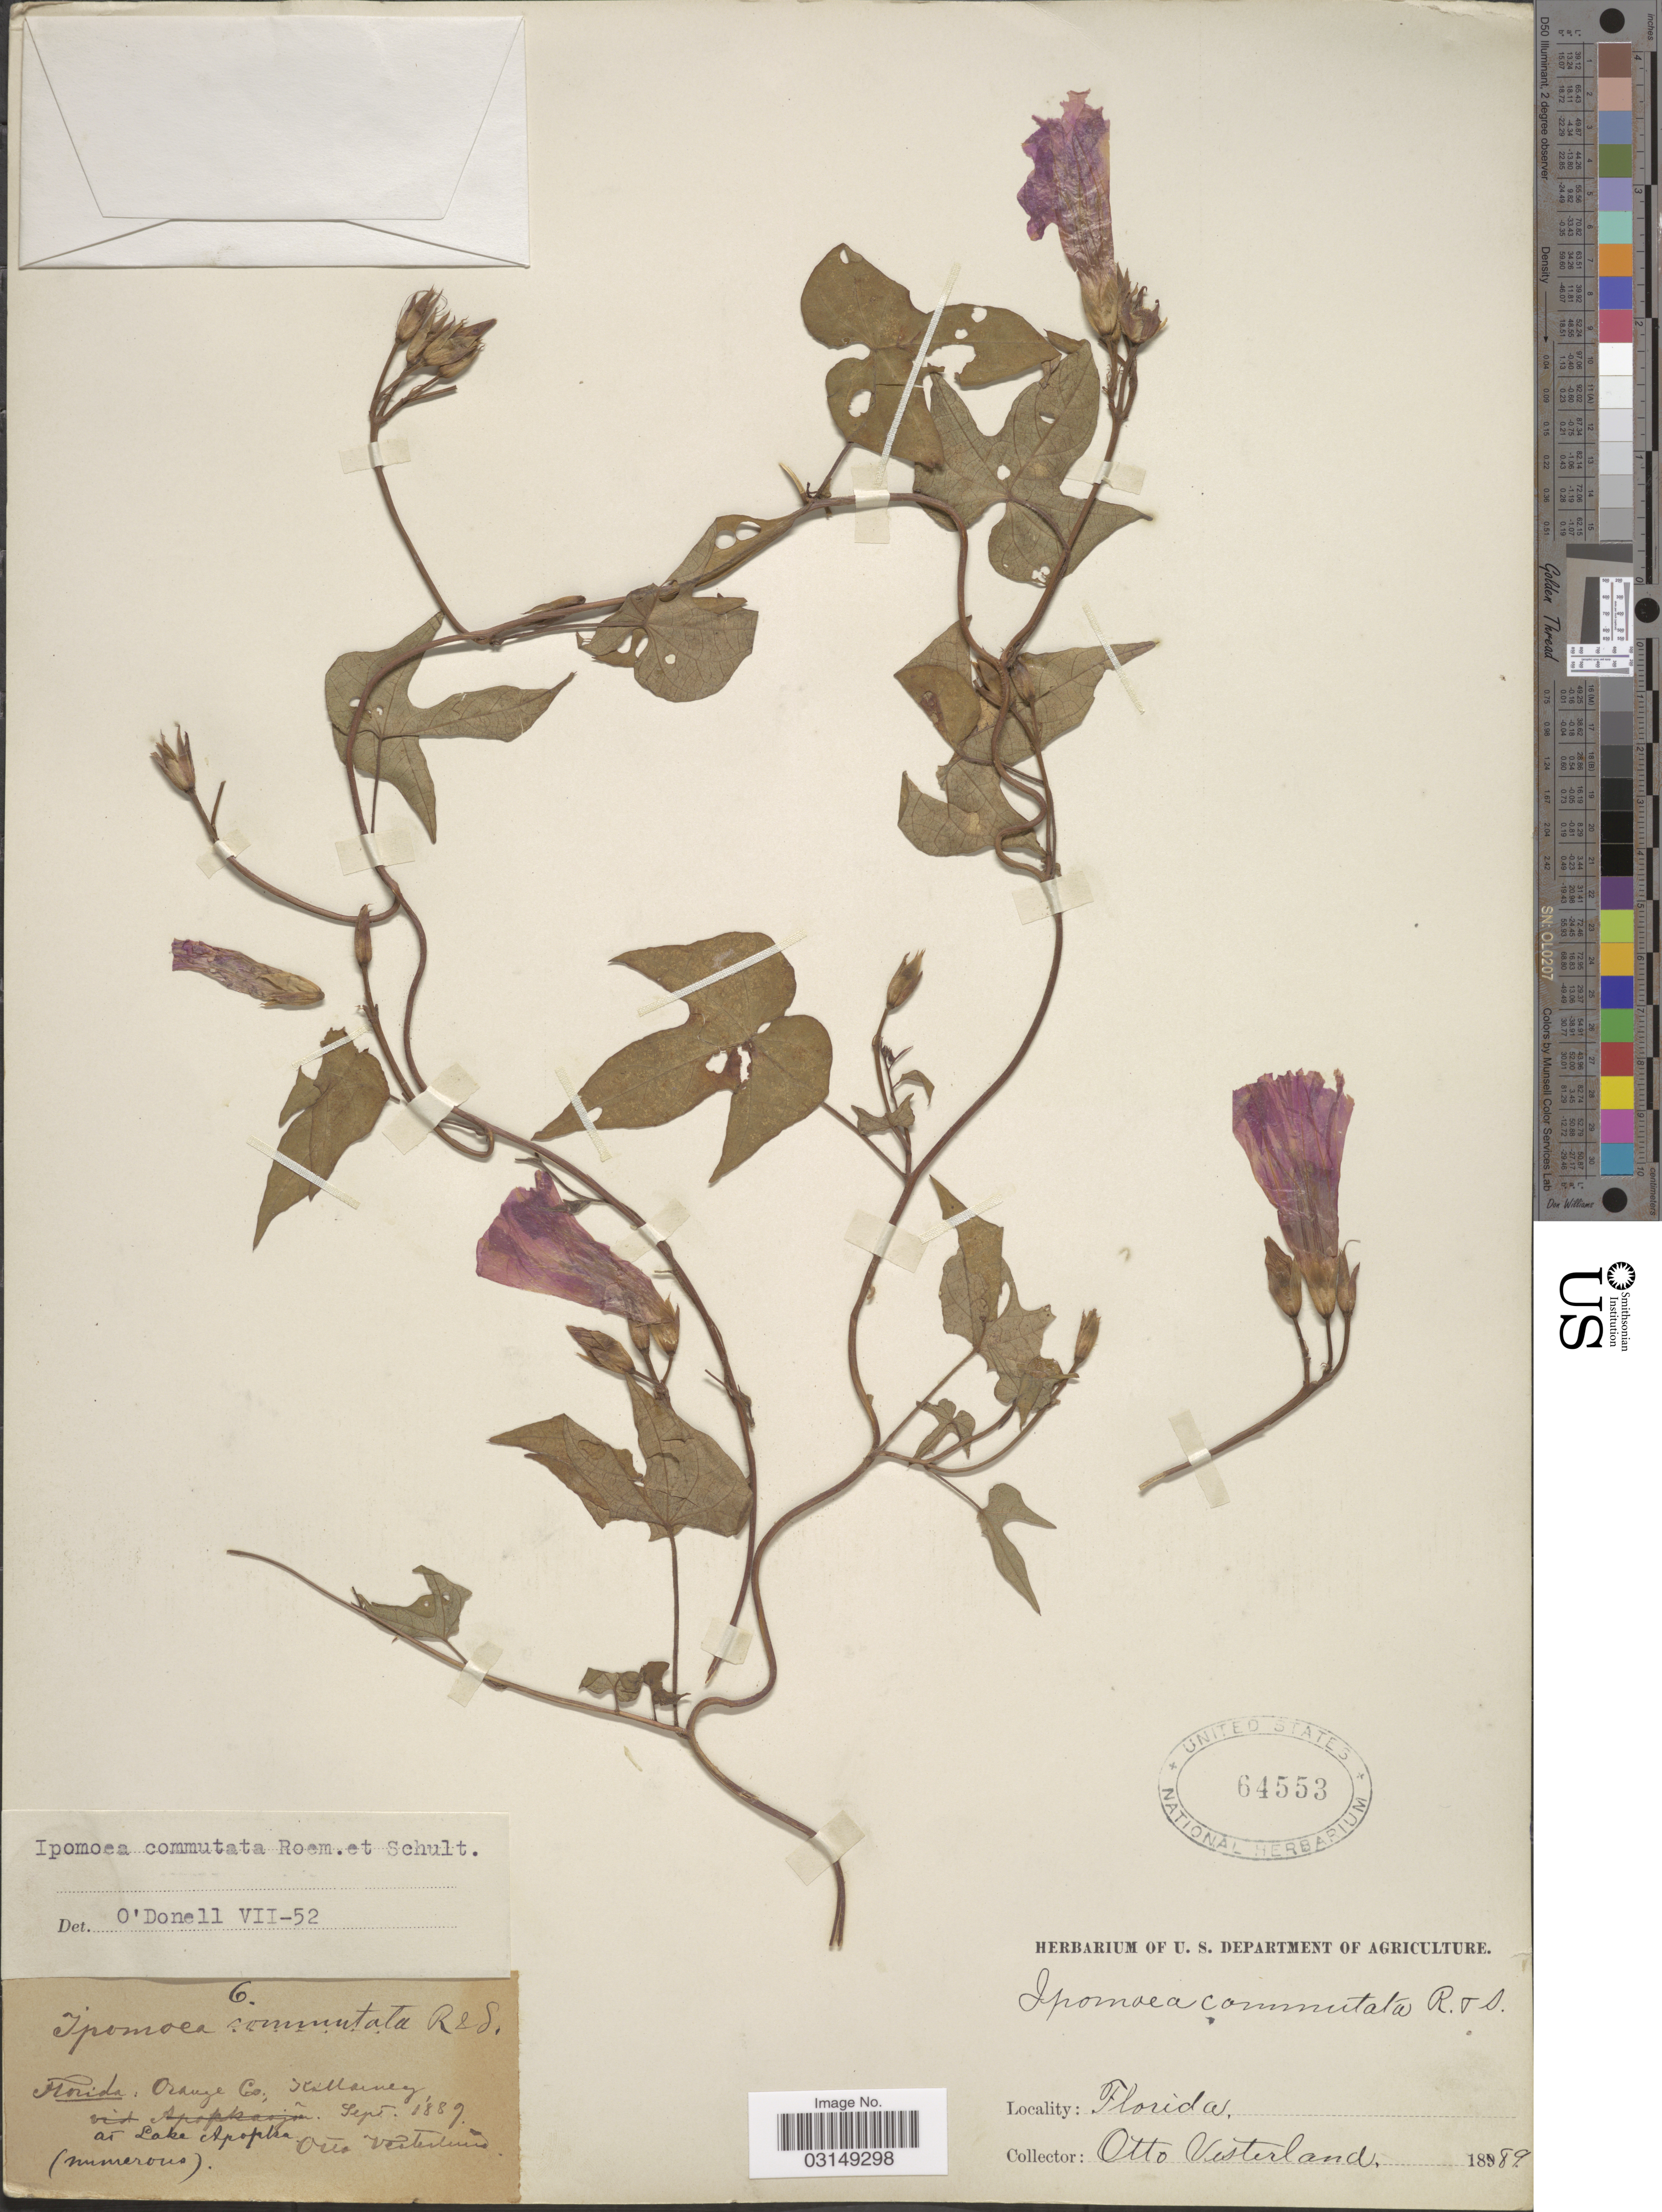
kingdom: Plantae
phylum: Tracheophyta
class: Magnoliopsida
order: Solanales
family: Convolvulaceae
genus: Ipomoea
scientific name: Ipomoea trichocarpa var. trichocarpa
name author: Elliott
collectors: O. Vesterland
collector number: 6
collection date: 1889-09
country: United States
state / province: Florida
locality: Orange Co. Killarney at Lake Apopka.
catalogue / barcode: US 64553